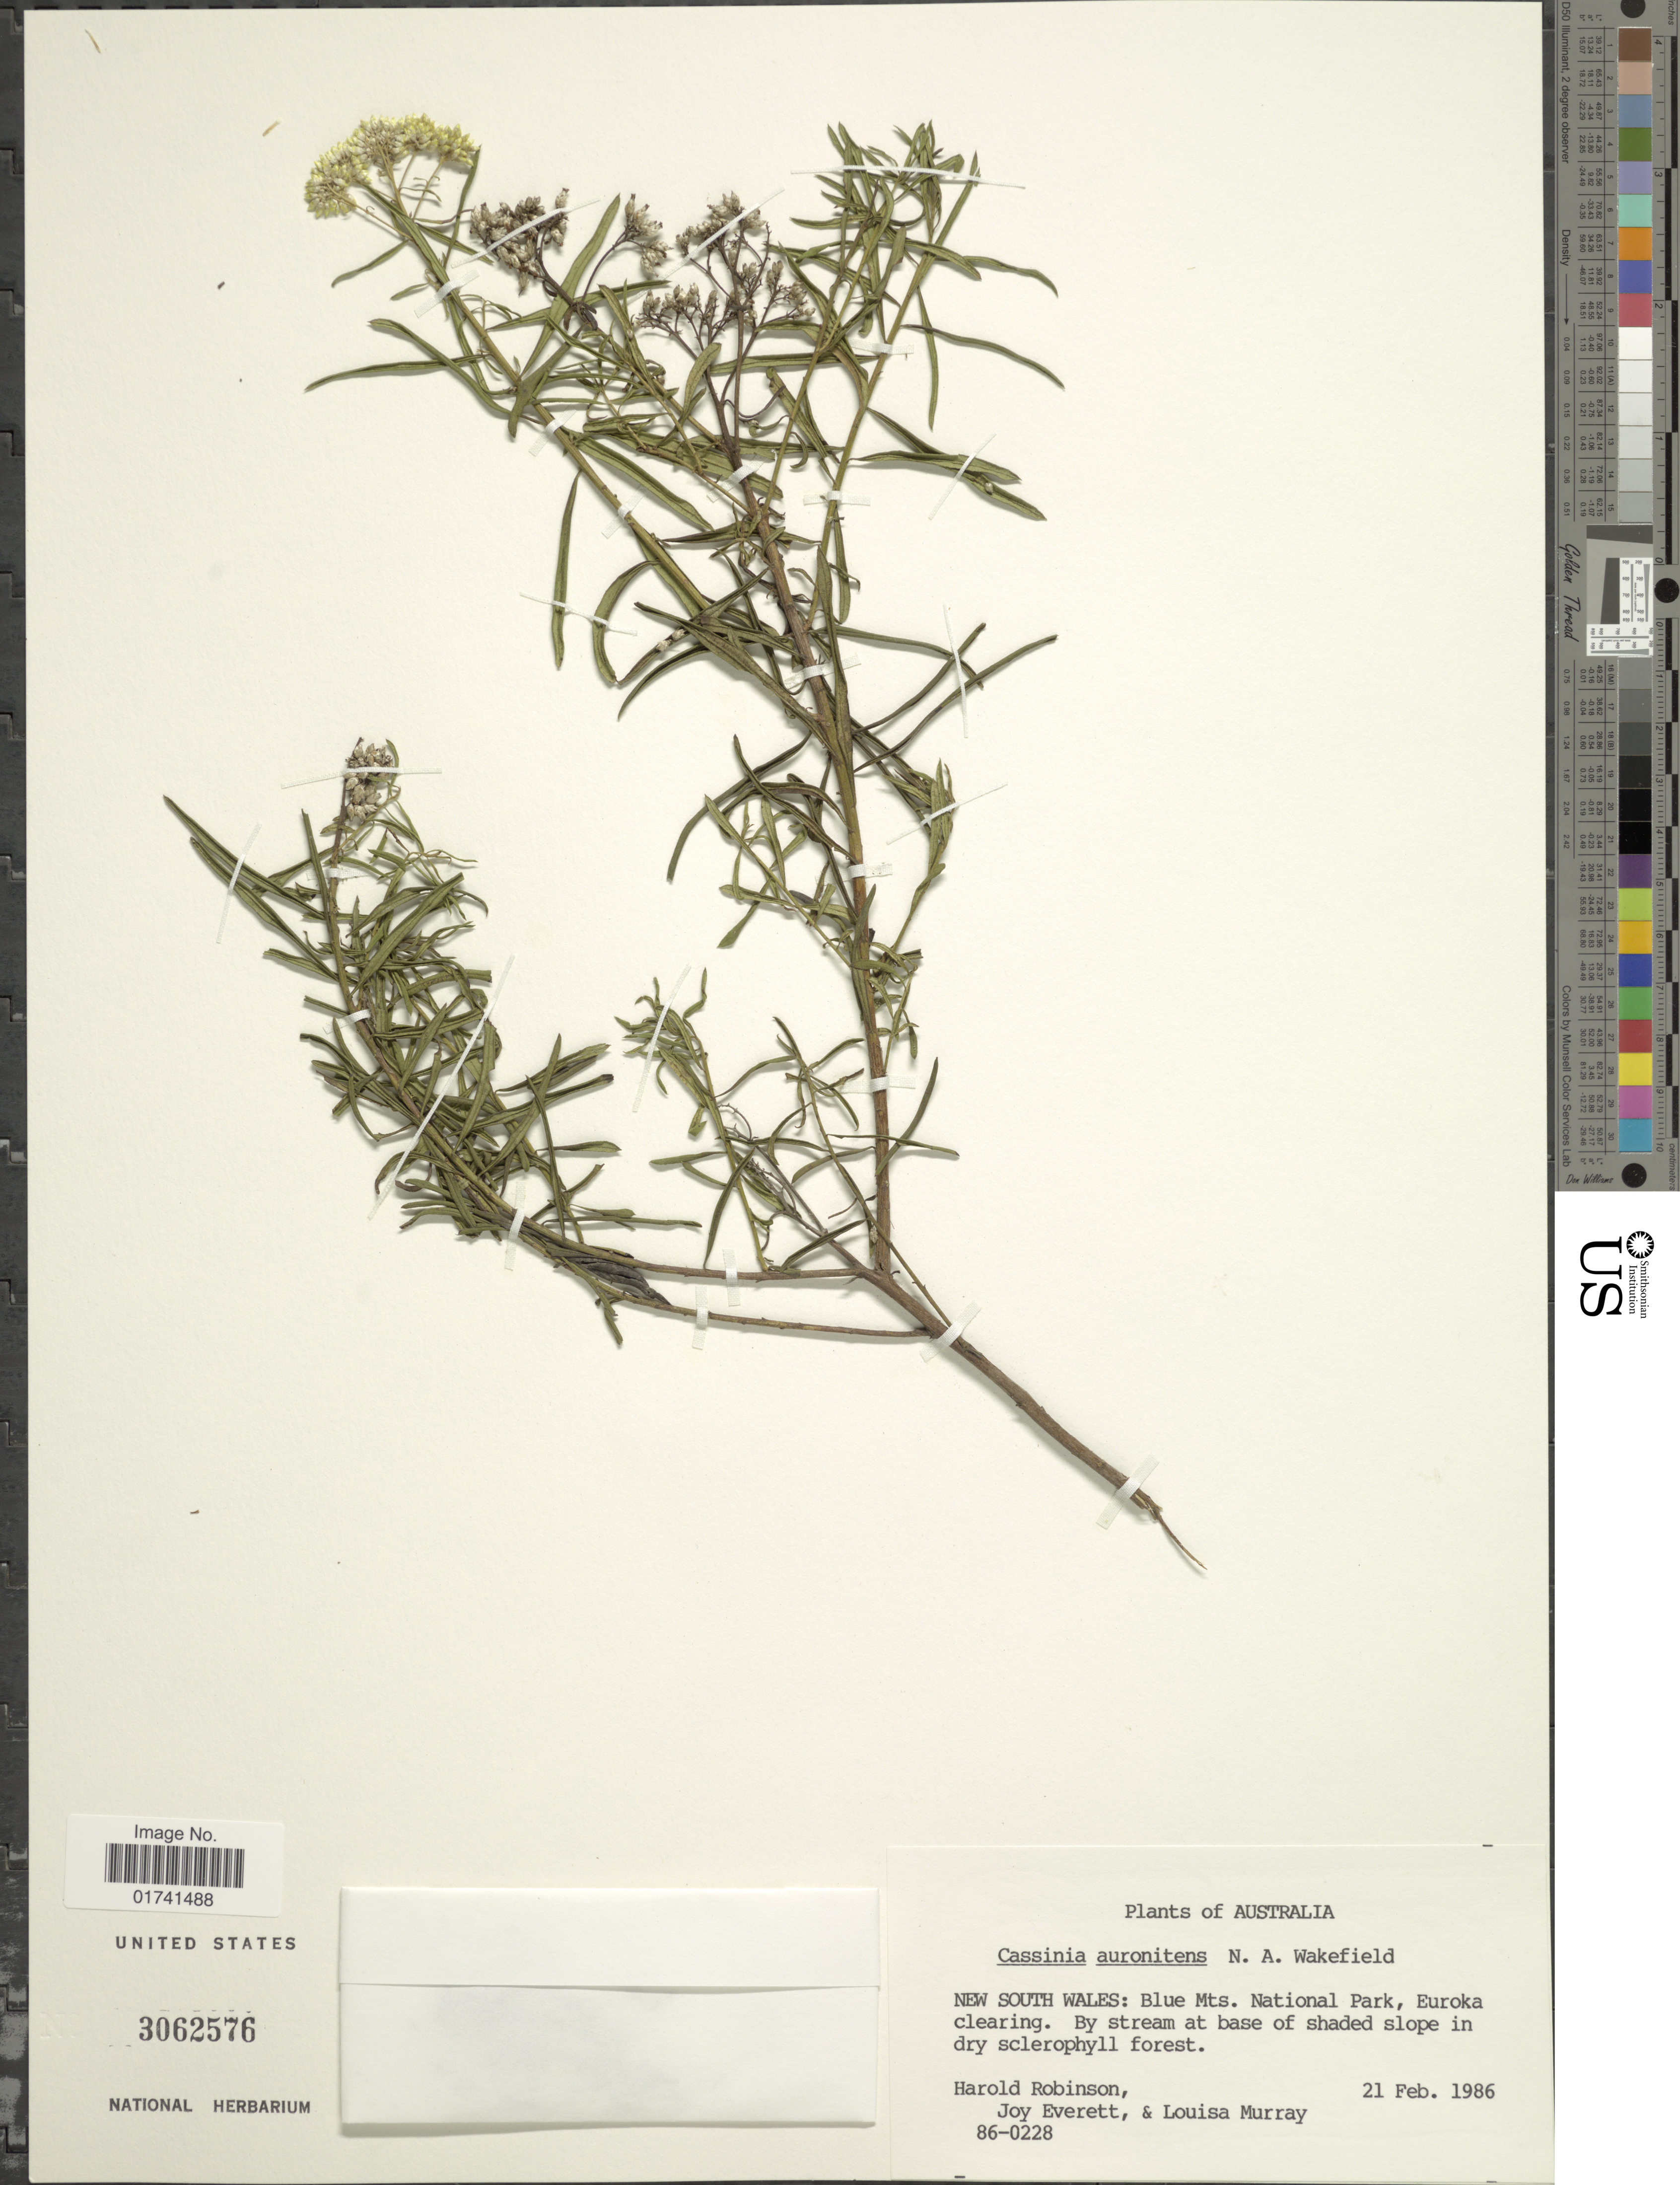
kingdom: Plantae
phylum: Tracheophyta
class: Magnoliopsida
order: Asterales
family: Asteraceae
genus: Cassinia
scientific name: Cassinia aureonitens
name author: N.A. Wakef.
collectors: J. Everett & L. T. Murray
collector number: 86-0228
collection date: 1986-02-21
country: Australia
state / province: New South Wales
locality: Blue Mts. National Park, Euroka clearing, by stream at base of shaded slope in dry sclerophyll forest.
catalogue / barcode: US 3062576